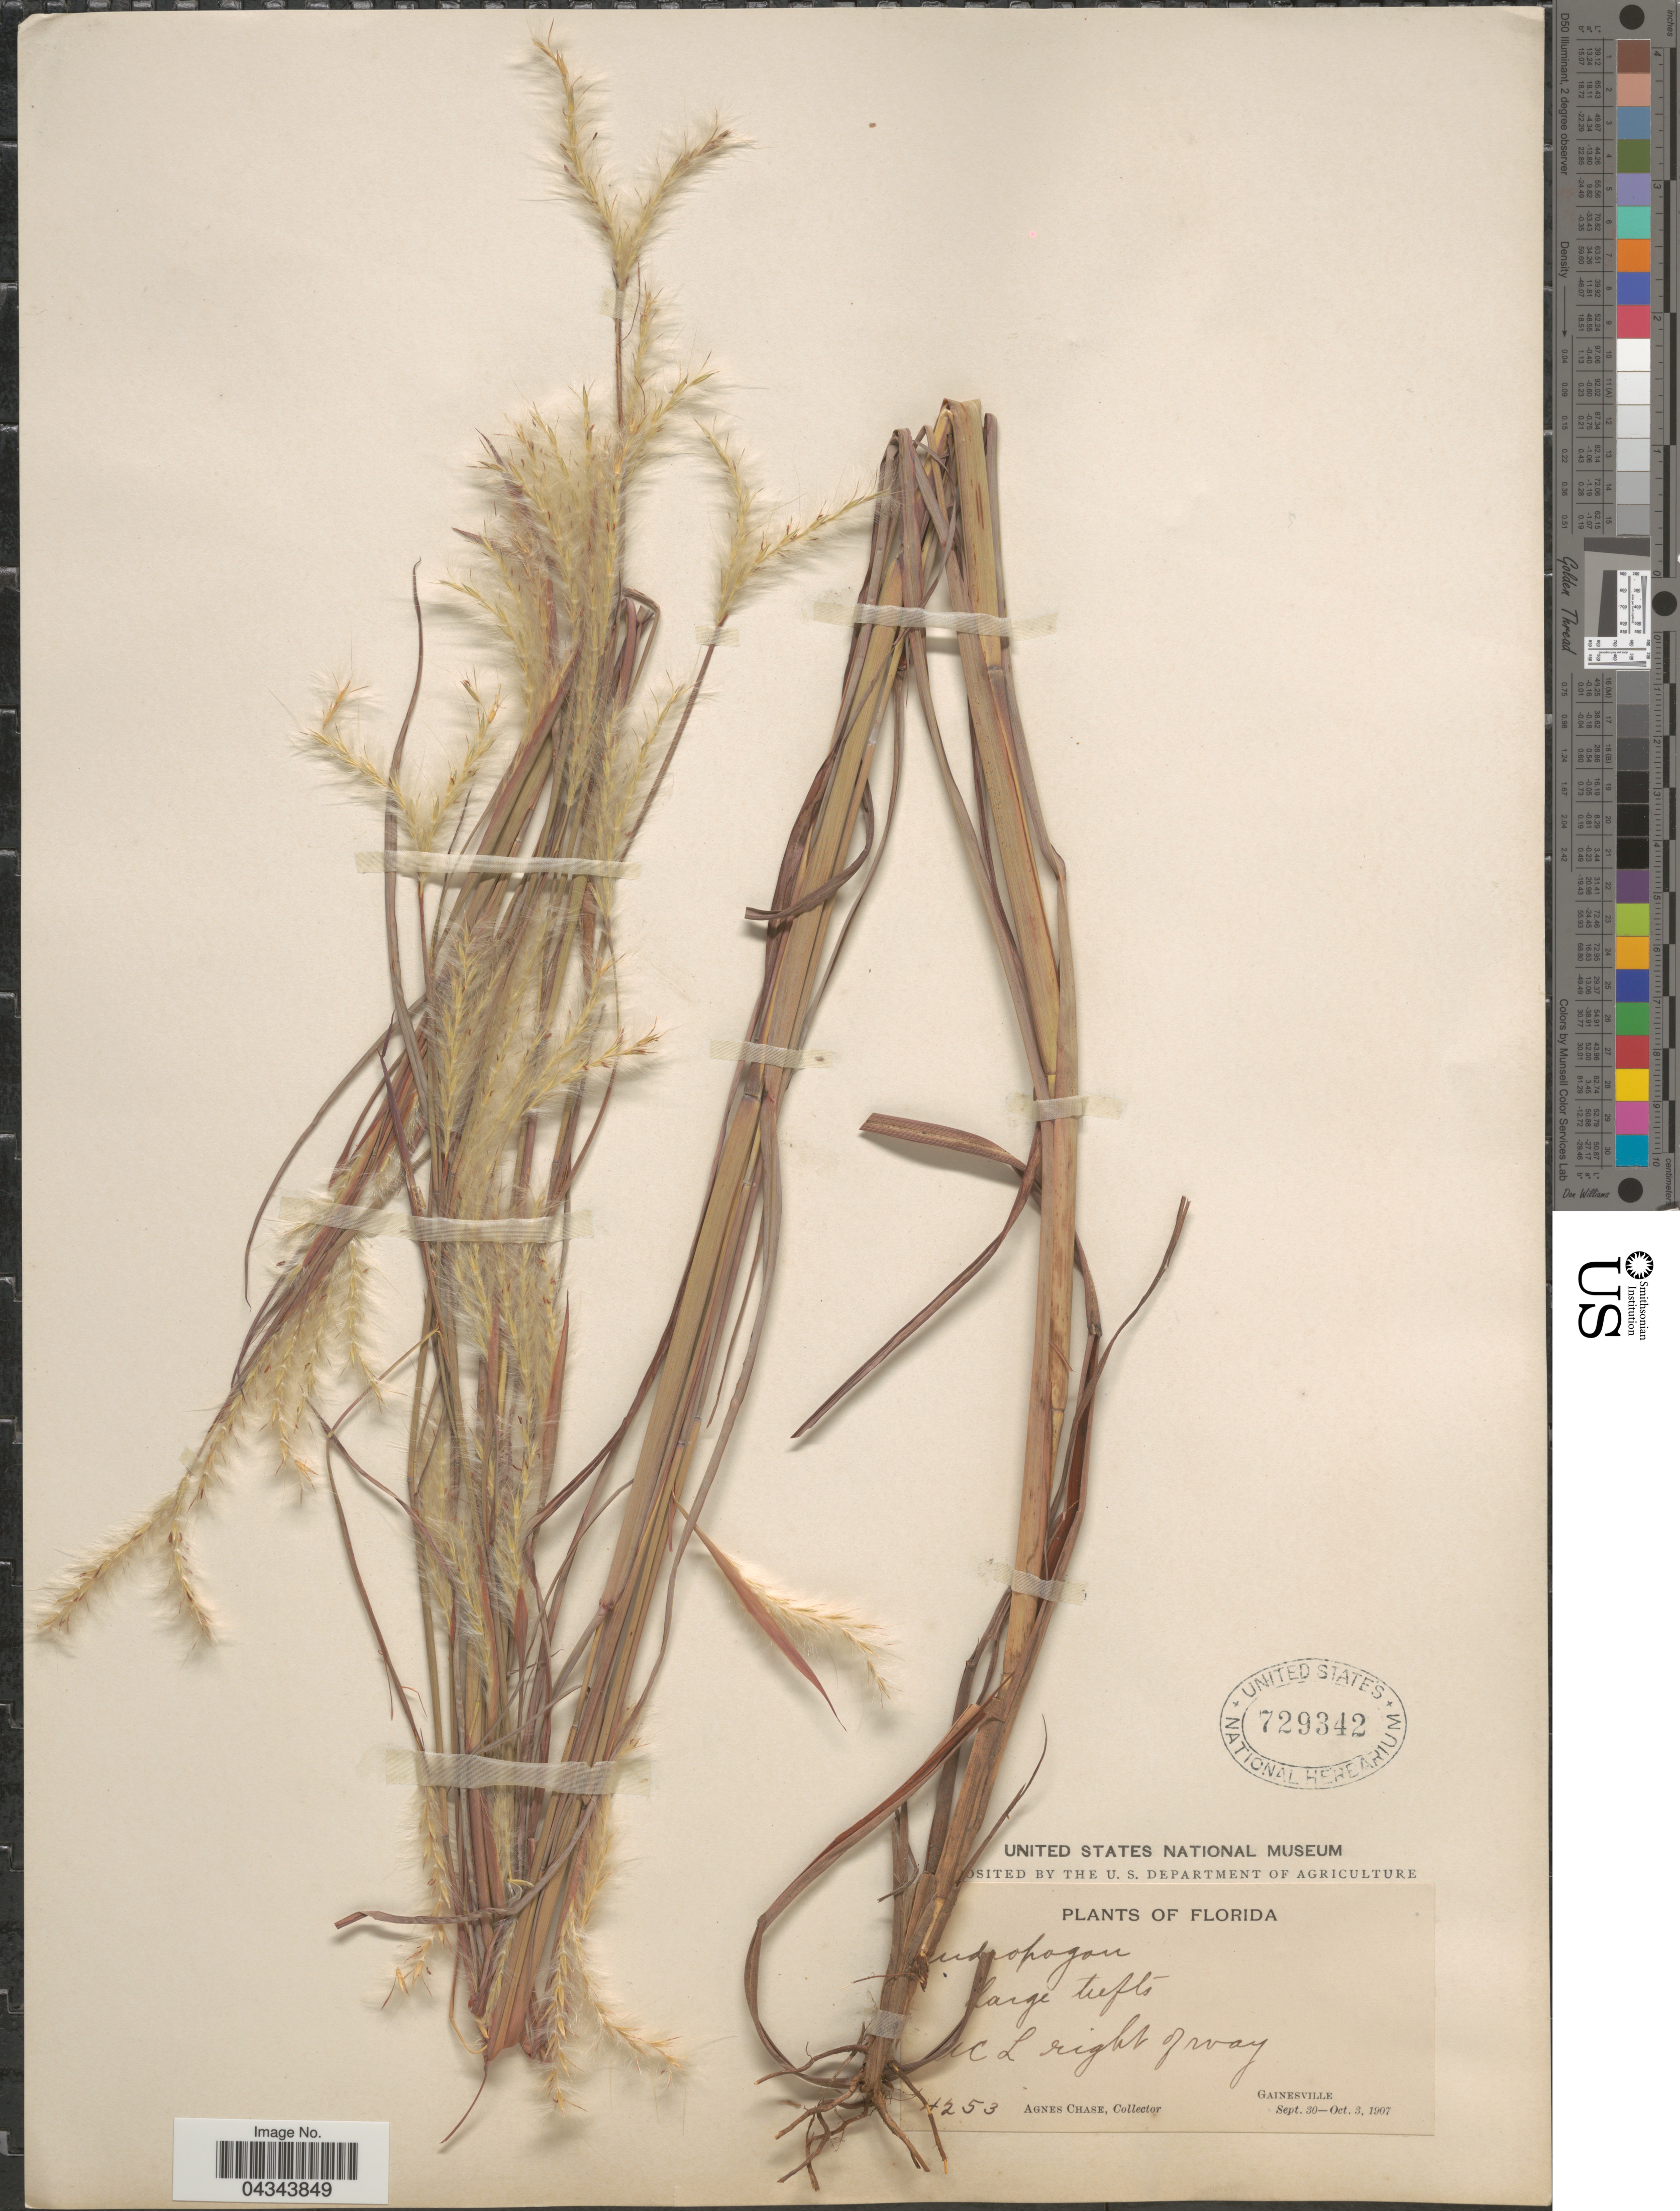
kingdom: Plantae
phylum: Tracheophyta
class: Liliopsida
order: Poales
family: Poaceae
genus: Andropogon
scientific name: Andropogon ternarius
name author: Michx.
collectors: A. Chase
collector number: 4253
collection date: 1907-09-30/1907-10-03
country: United States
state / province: Florida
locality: UCL right of way. Gainesville.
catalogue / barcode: US 729342